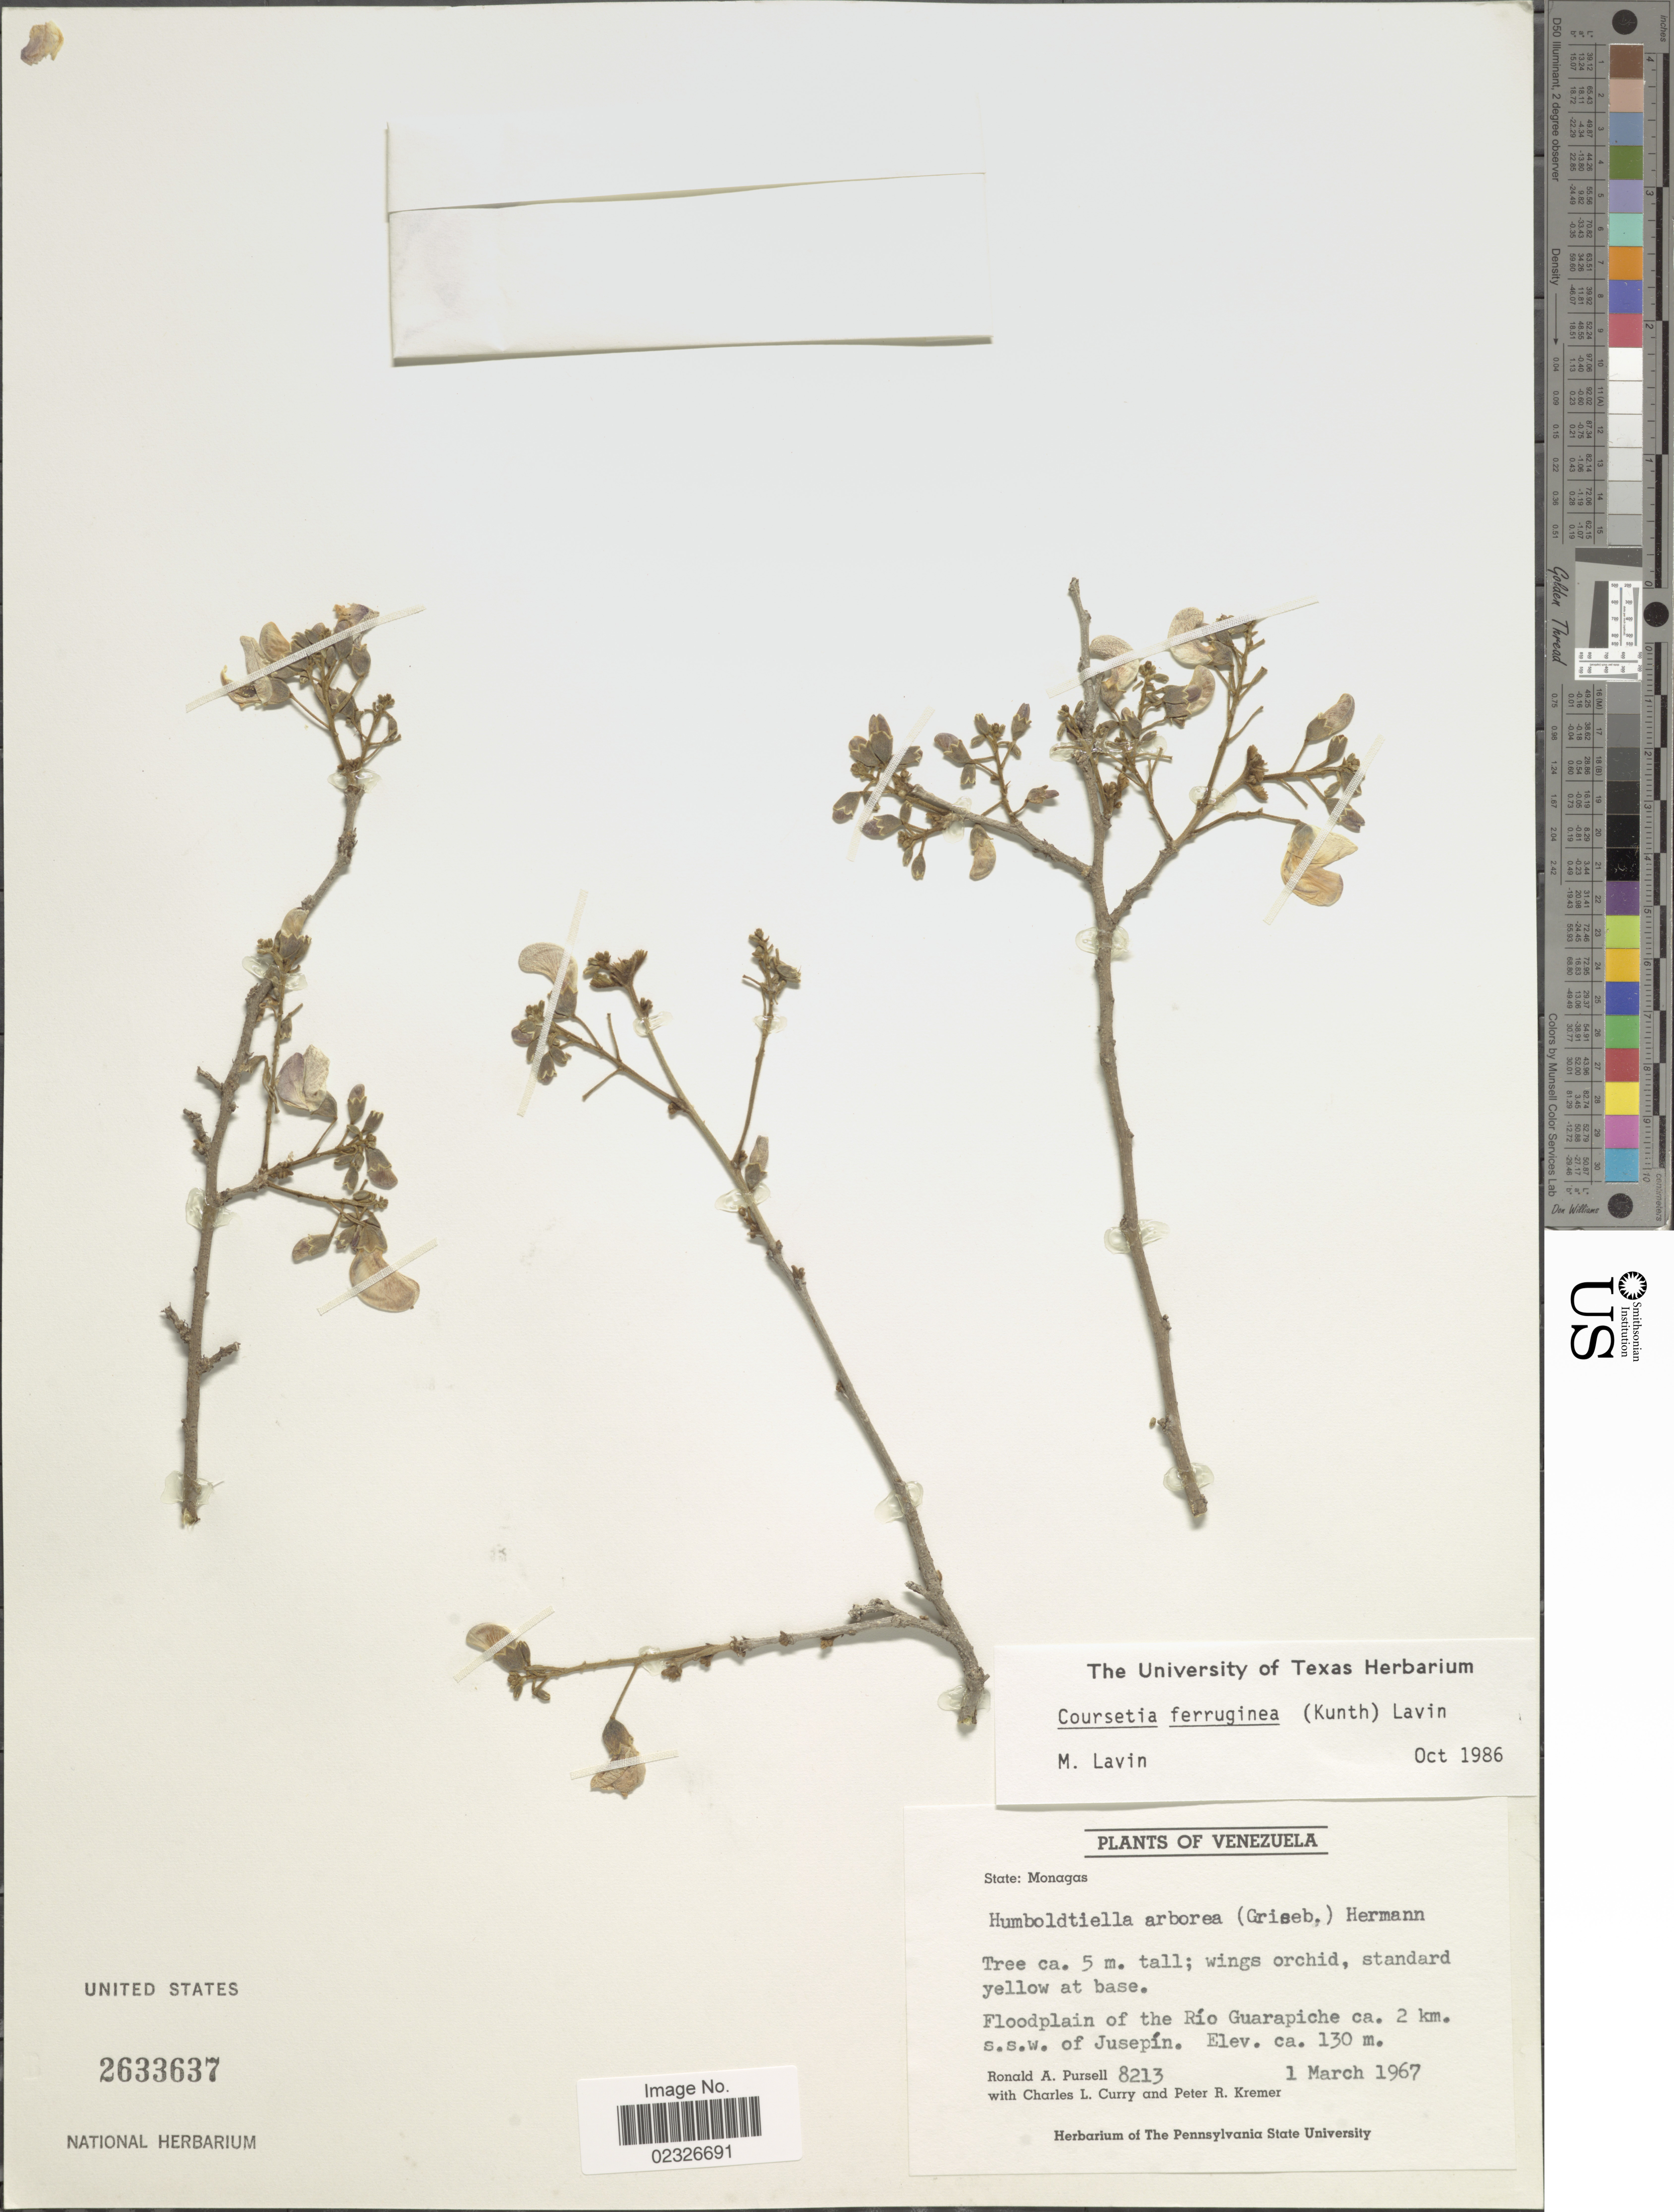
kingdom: Plantae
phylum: Tracheophyta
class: Magnoliopsida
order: Fabales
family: Fabaceae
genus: Coursetia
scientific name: Coursetia ferruginea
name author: (Kunth) Lavin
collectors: R. A. Pursell, C. L. Curry & P. Kremer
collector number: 8213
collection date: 1967-03-01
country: Venezuela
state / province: Monagas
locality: State: Monagas. Floodplain of the Río Guarapiche ca. 2 km. s.s.w. of Jusepín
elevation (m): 130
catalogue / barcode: US 2633637